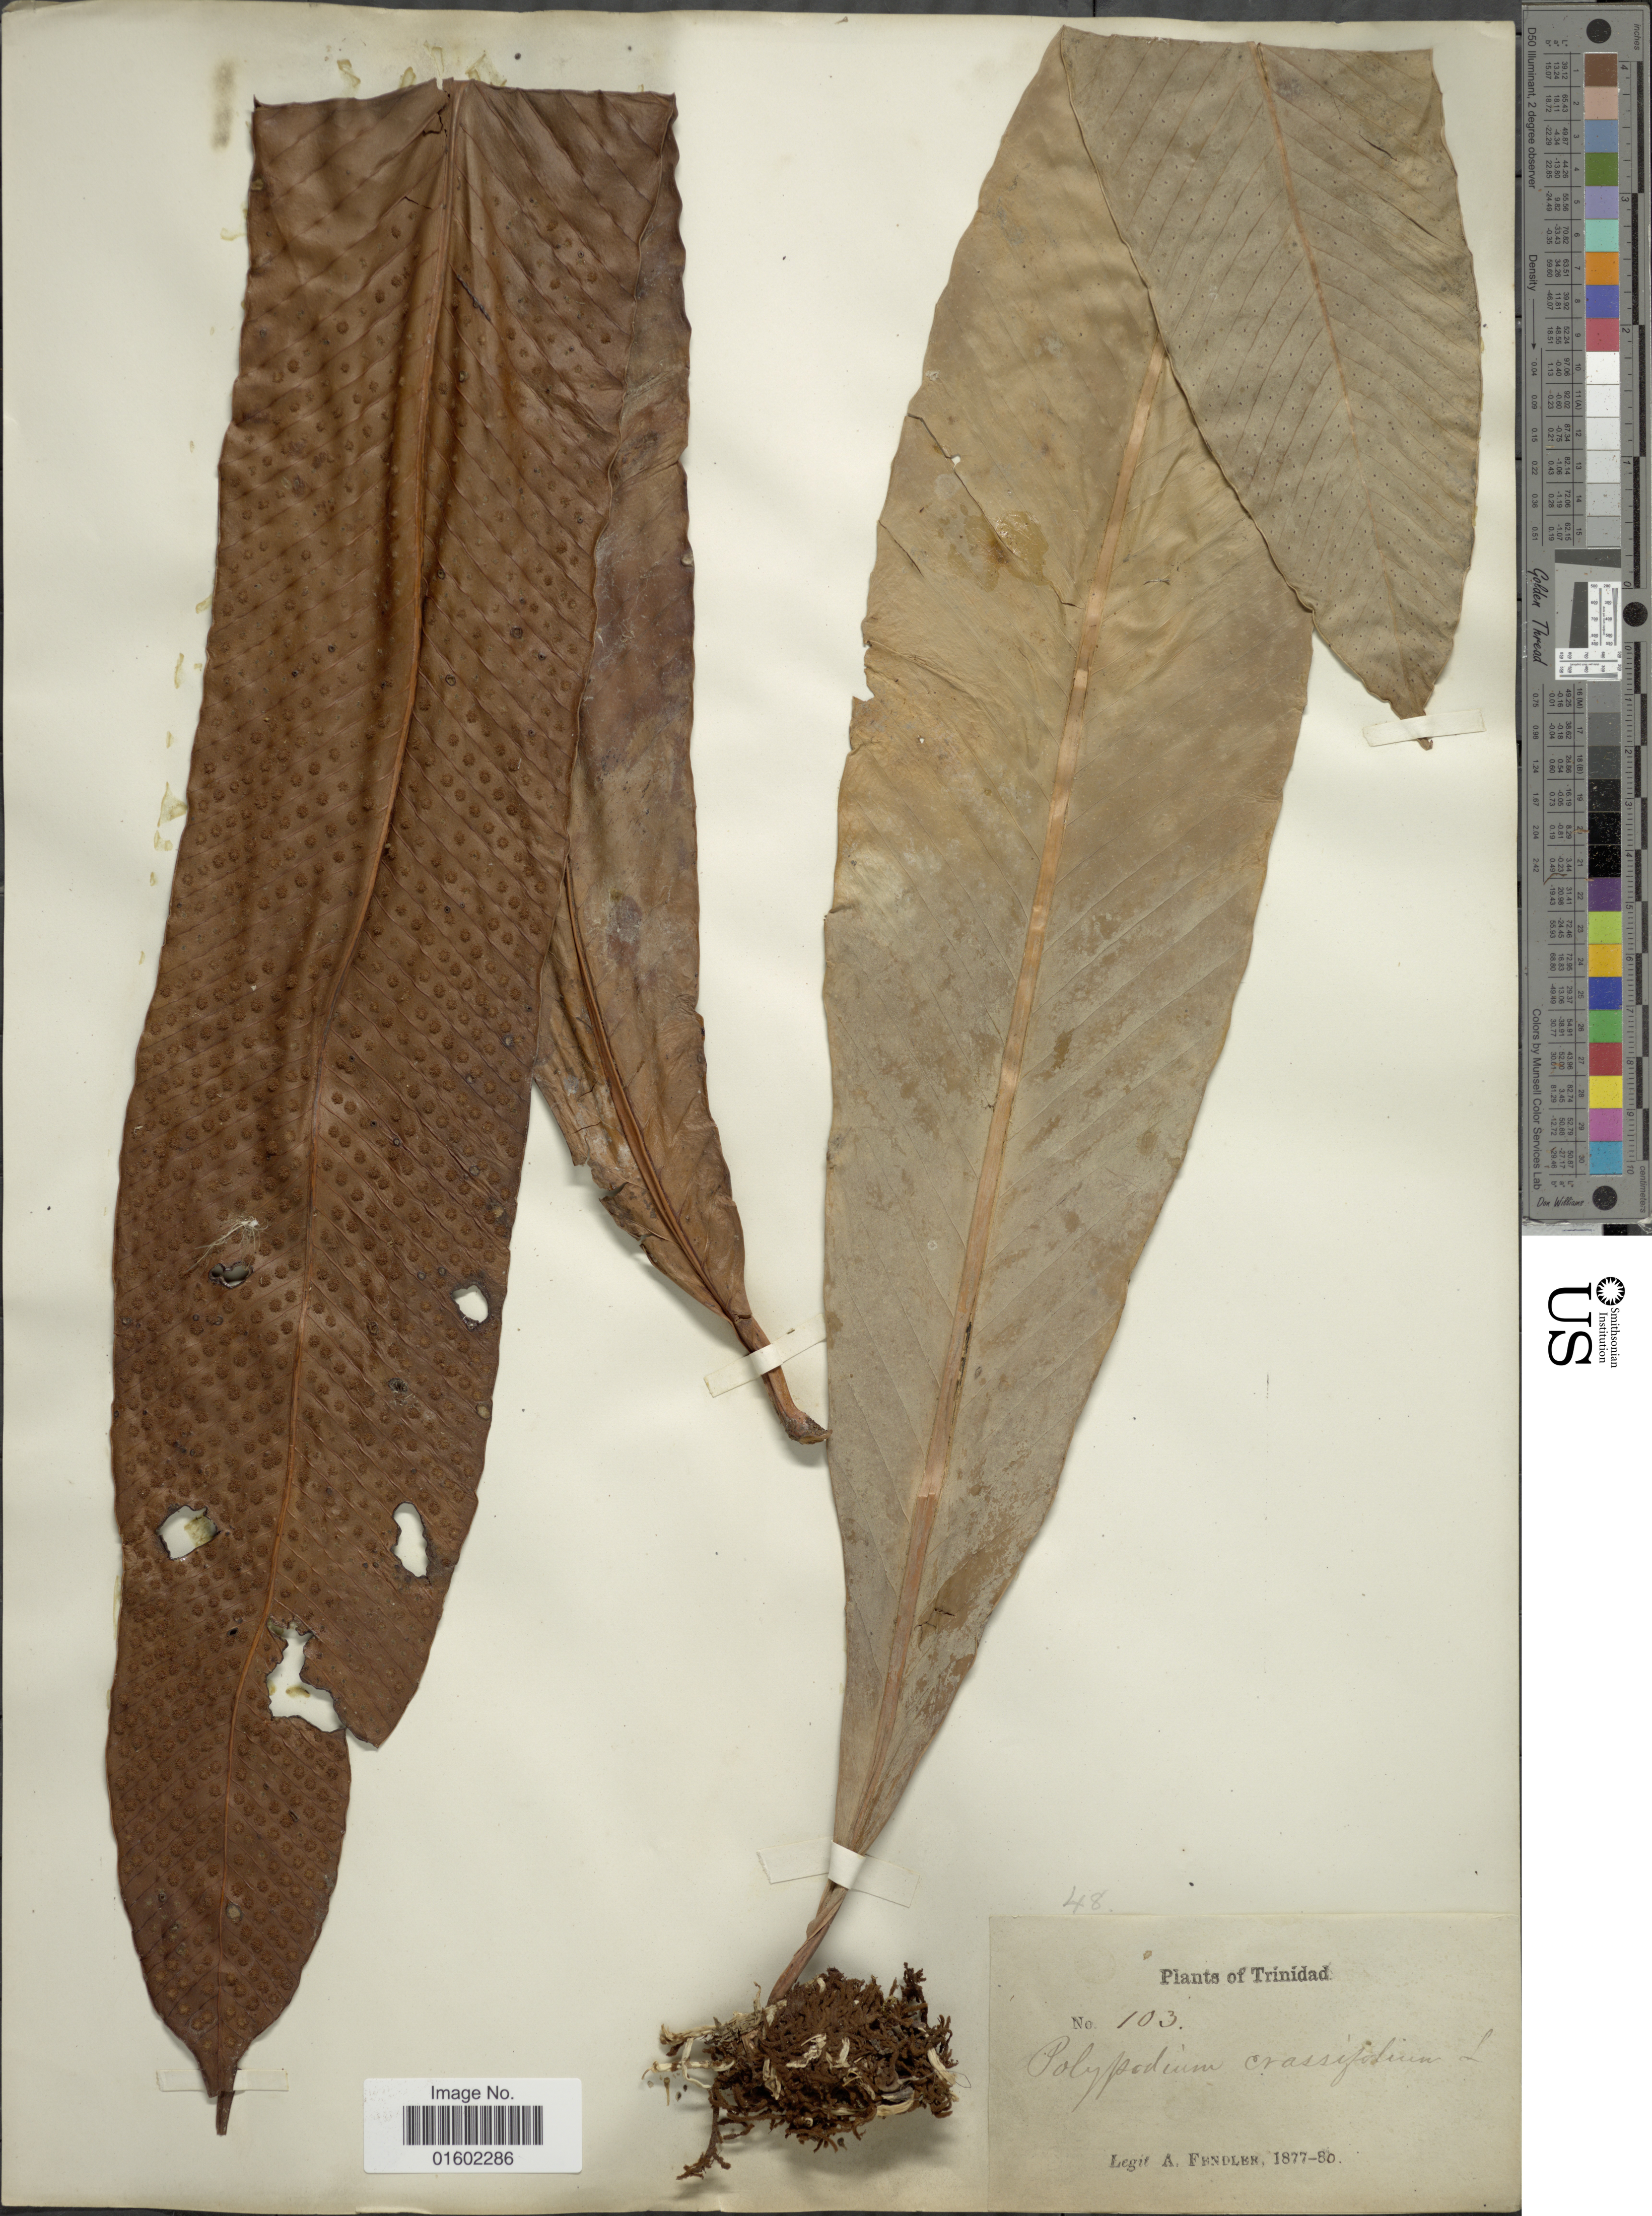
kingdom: Plantae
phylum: Tracheophyta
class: Polypodiopsida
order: Polypodiales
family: Polypodiaceae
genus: Niphidium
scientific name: Niphidium crassifolium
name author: (L.) Lellinger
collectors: A. Fendler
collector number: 103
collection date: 1877/1880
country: Trinidad and Tobago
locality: Trinidad